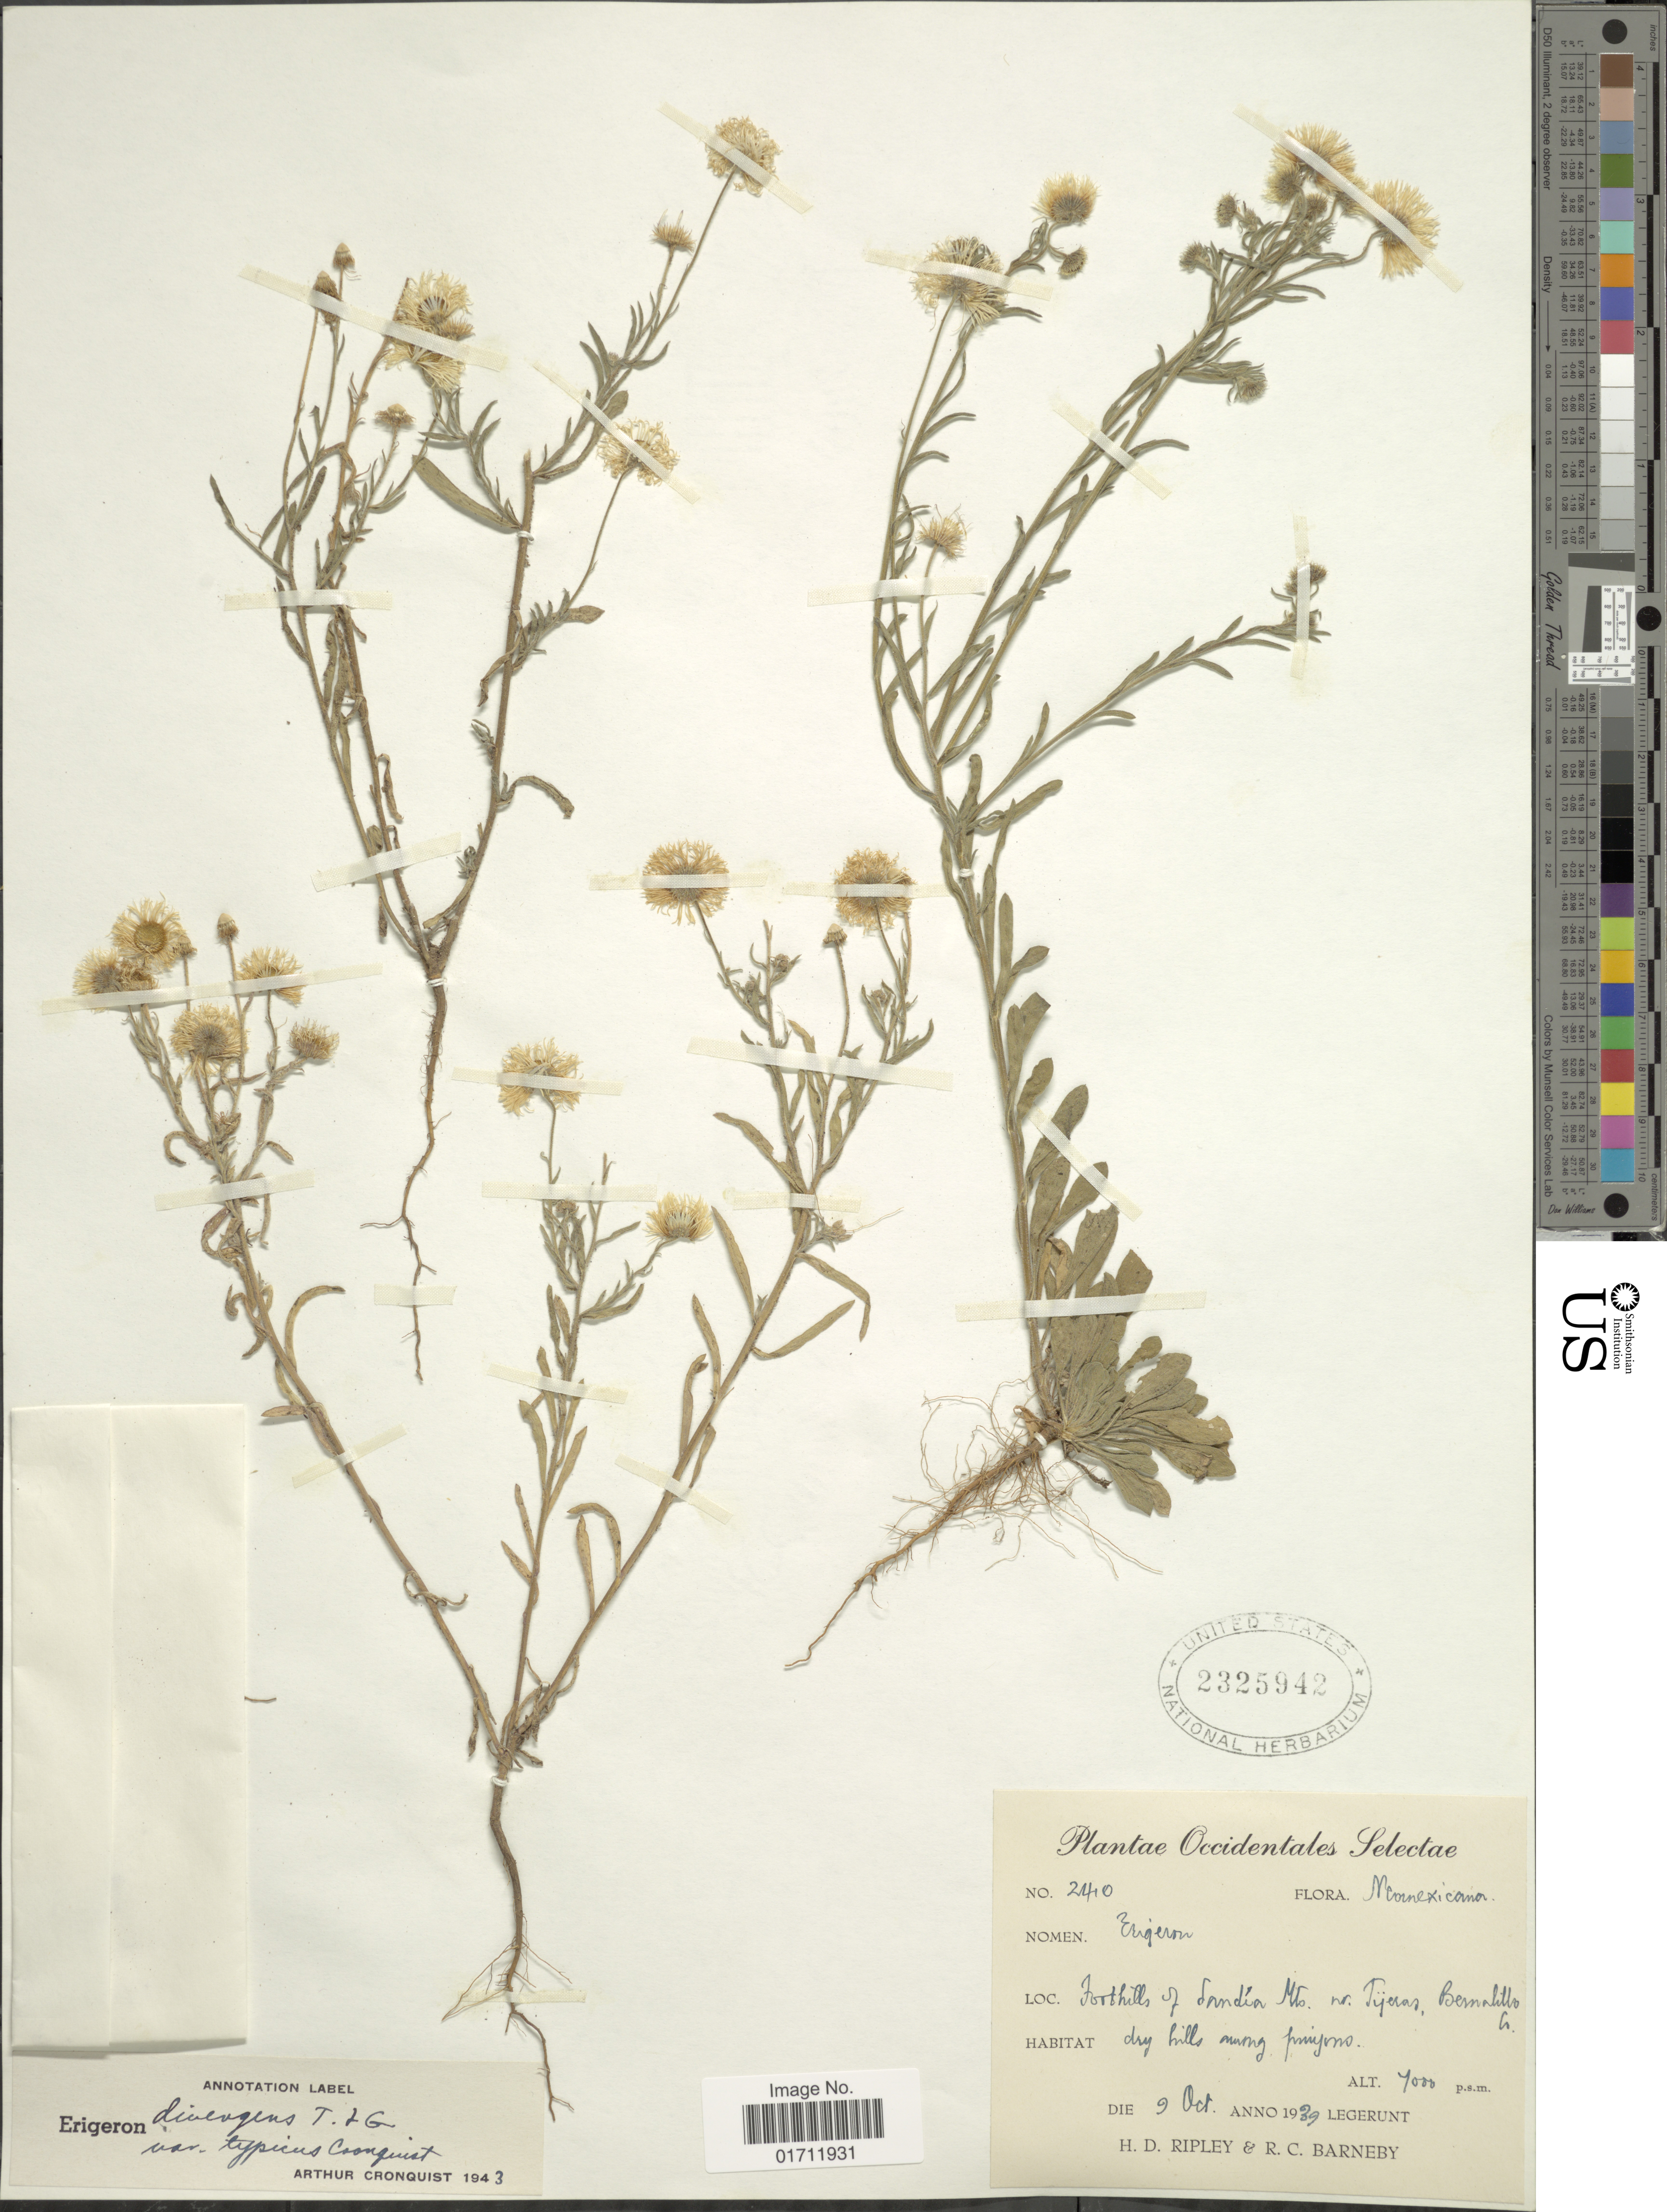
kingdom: Plantae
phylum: Tracheophyta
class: Magnoliopsida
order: Asterales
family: Asteraceae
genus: Erigeron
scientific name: Erigeron divergens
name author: Torr. & A. Gray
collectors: H. Ripley & R. C. Barneby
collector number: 2410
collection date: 1939-10-09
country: United States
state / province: New Mexico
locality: Ociidentales Selectae, Foothills of Sandía Mts. nr Tijeras, Bernatillo.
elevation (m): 7000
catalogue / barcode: US 2325942